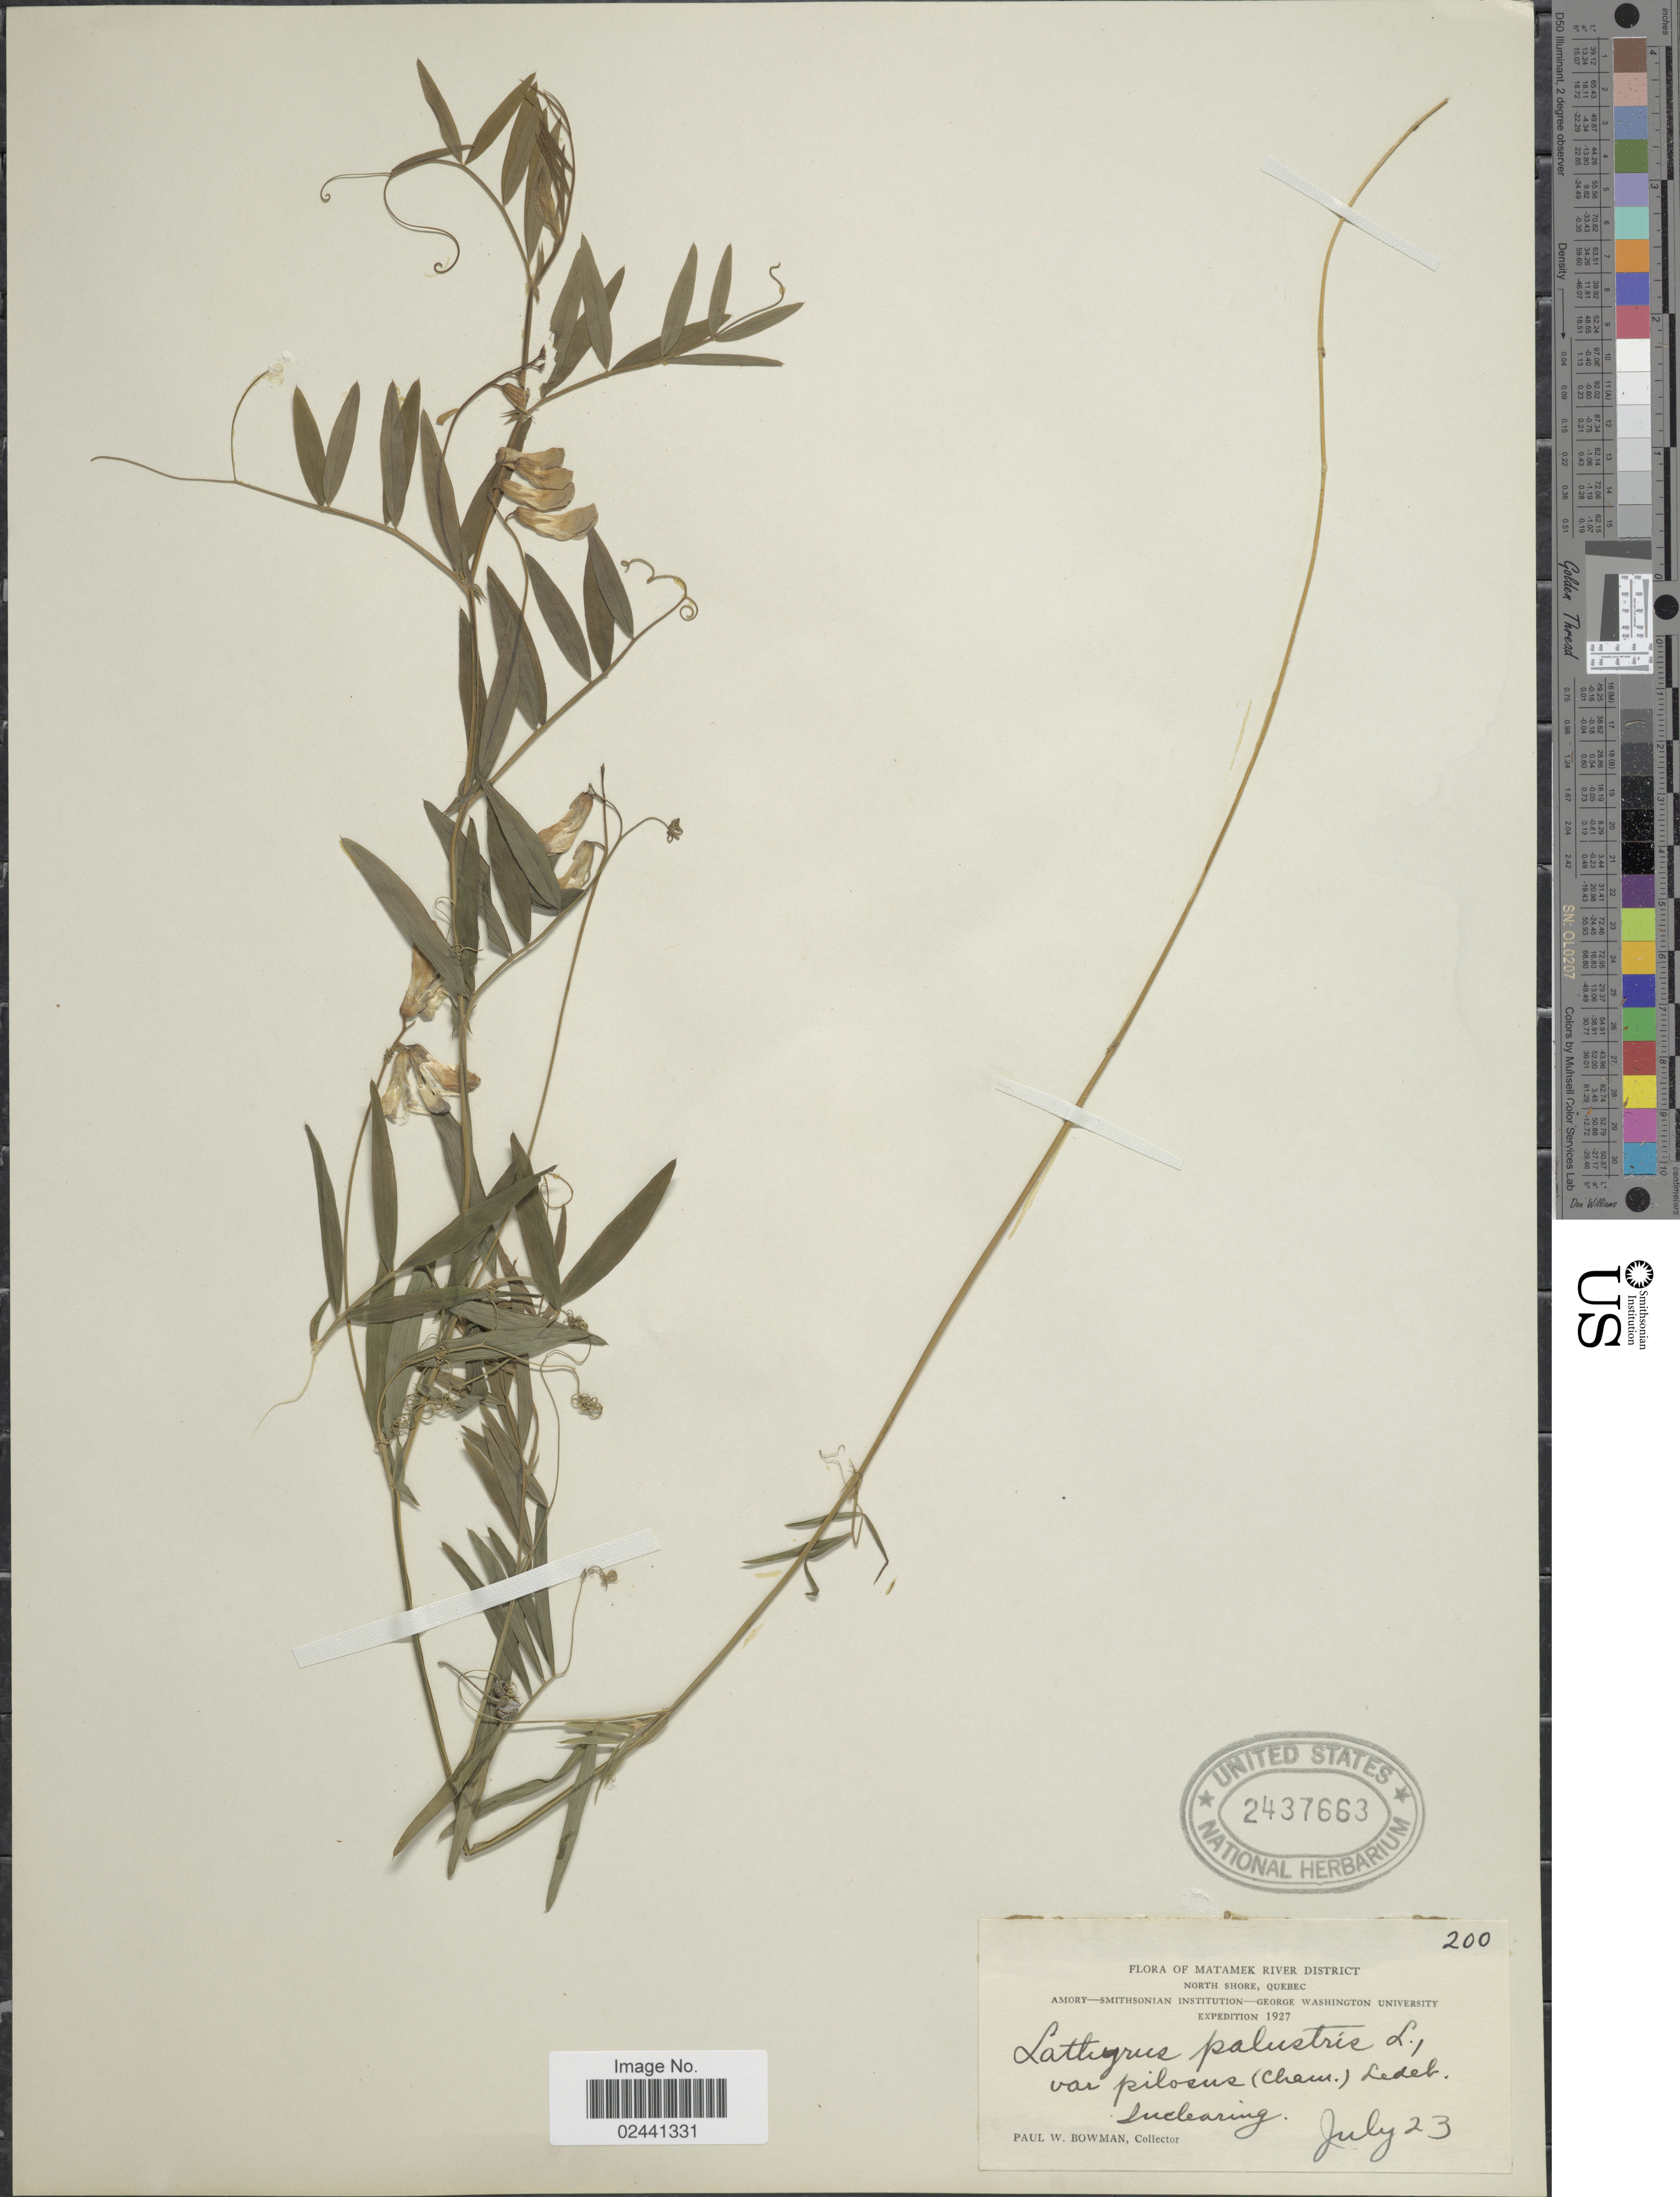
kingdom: Plantae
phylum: Tracheophyta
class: Magnoliopsida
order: Fabales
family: Fabaceae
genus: Lathyrus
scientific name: Lathyrus palustris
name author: L.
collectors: P. Bowman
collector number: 200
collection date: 1927-07-23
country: Canada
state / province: Quebec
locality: Matamek River District, North Shore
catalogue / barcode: US 2437663